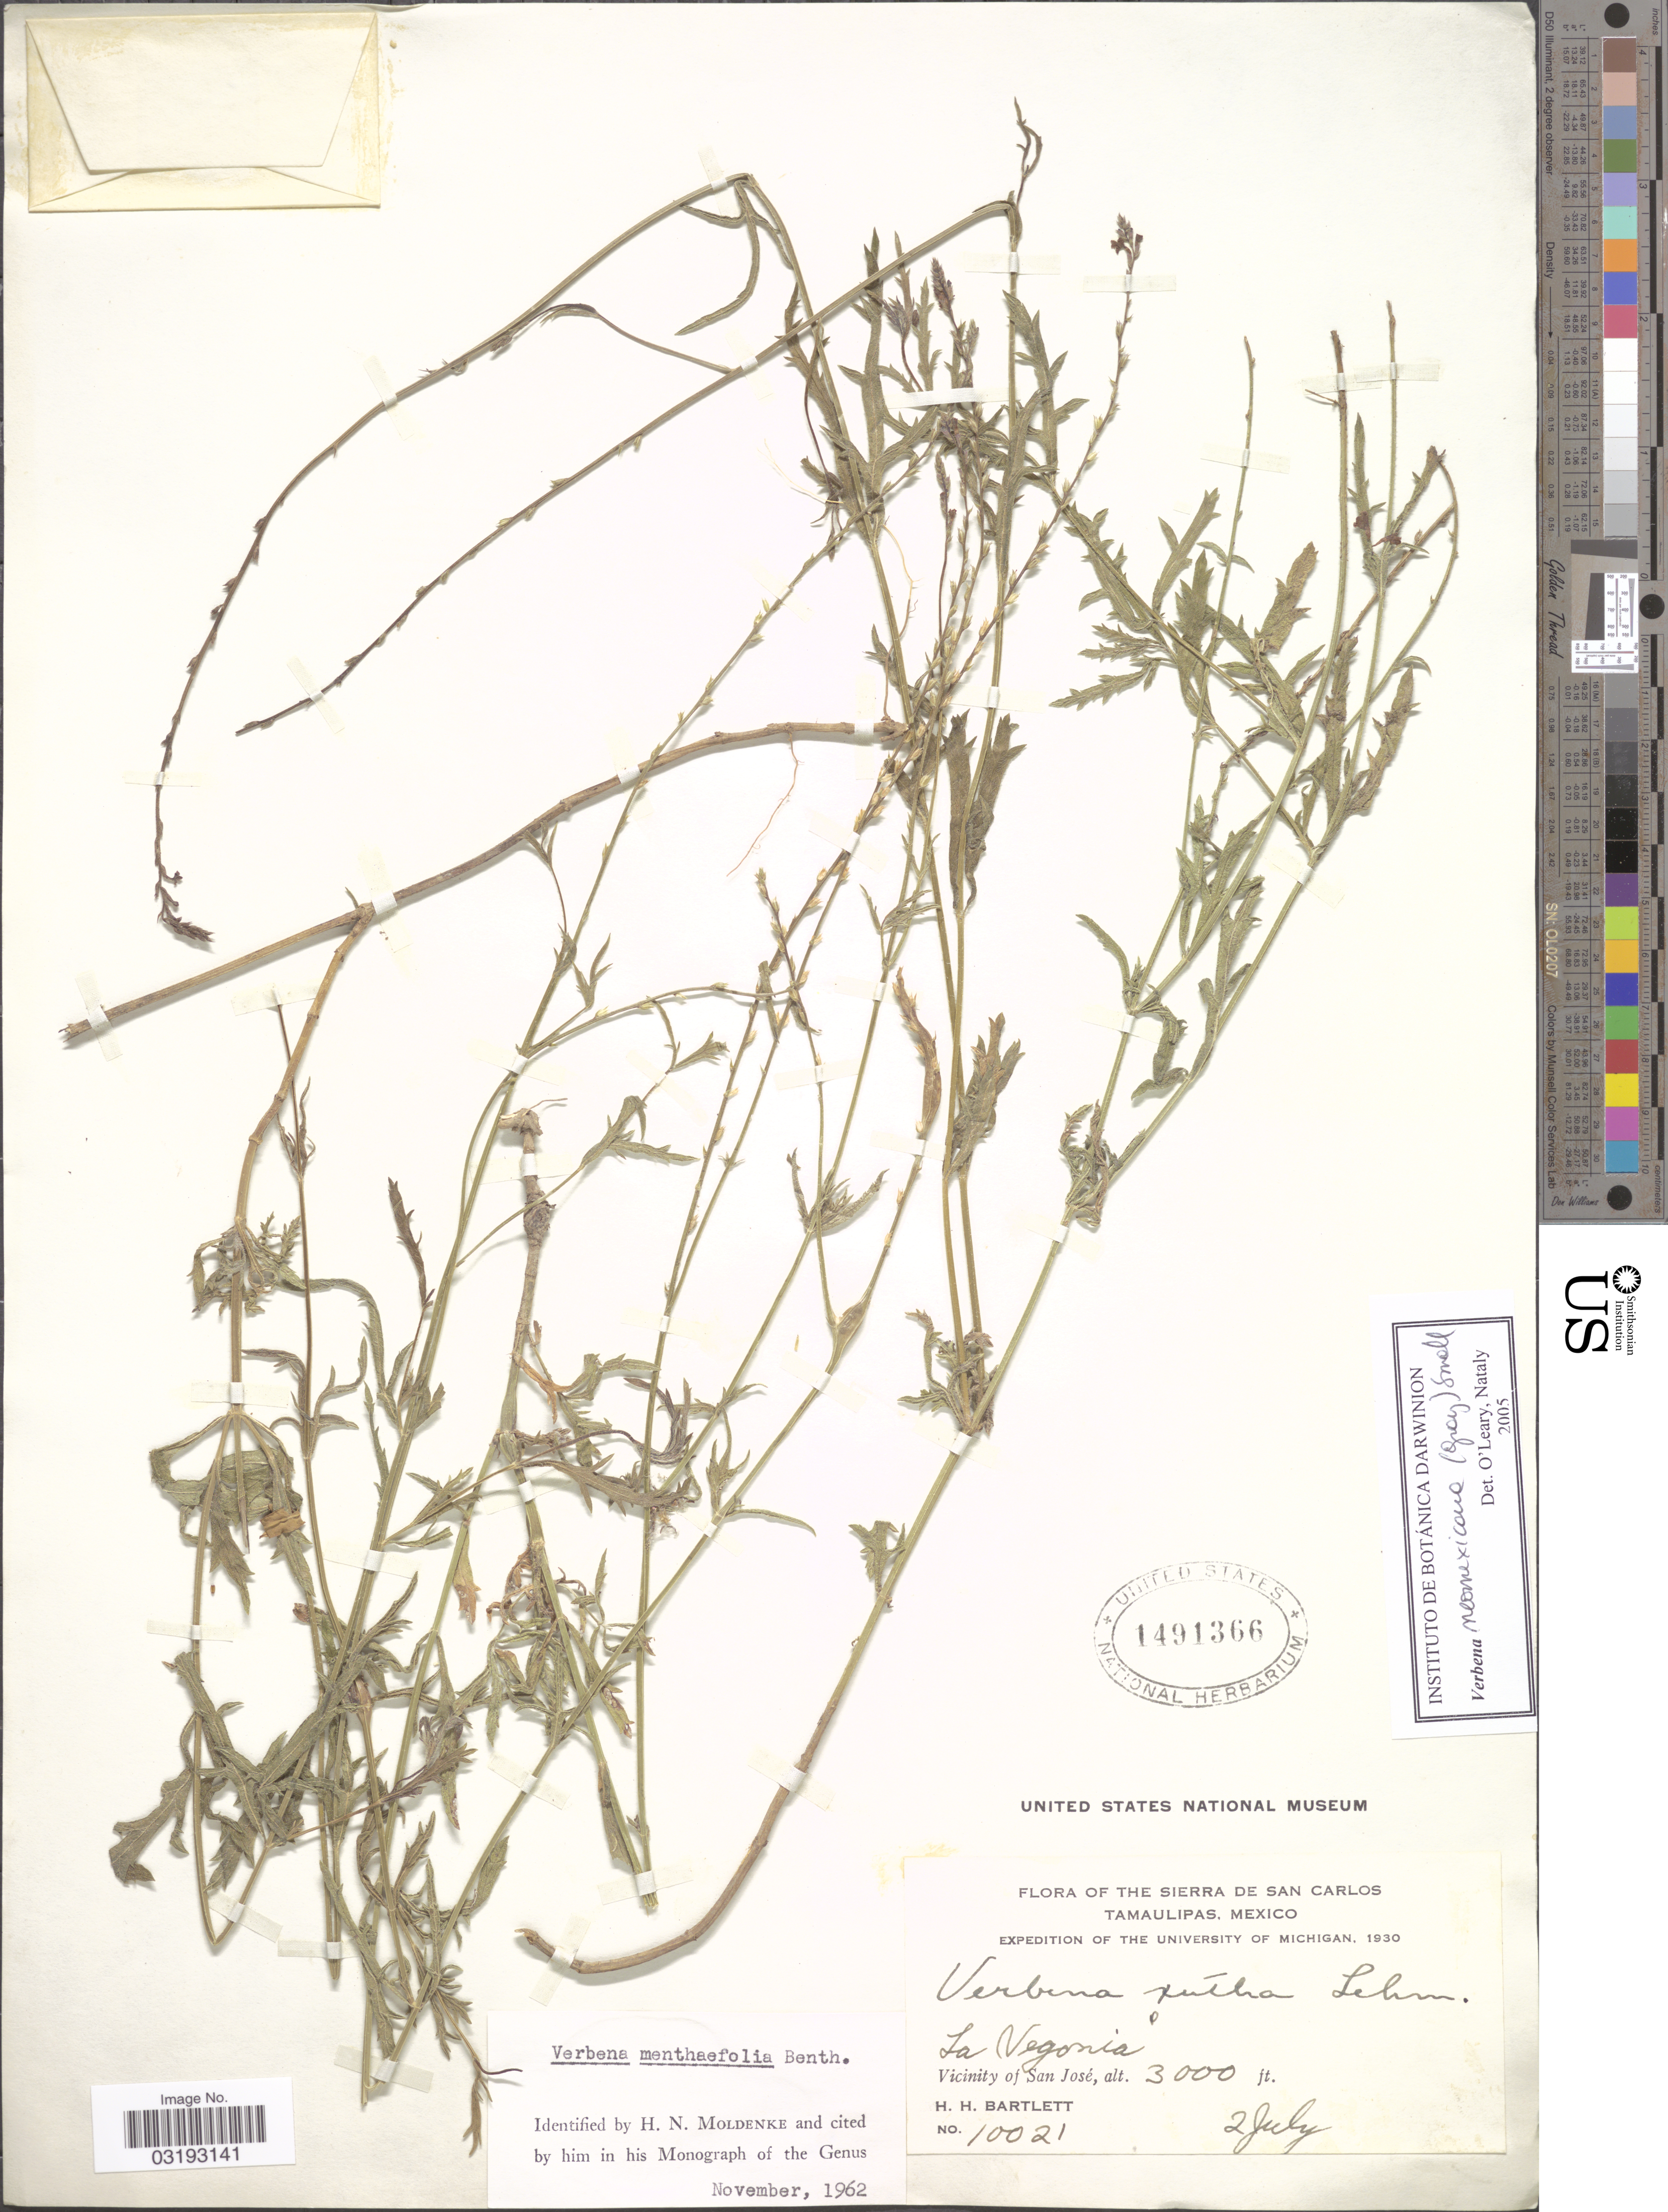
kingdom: Plantae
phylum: Tracheophyta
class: Magnoliopsida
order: Lamiales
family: Verbenaceae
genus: Verbena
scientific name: Verbena neomexicana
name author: (A. Gray) Small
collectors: H. H. Bartlett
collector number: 10021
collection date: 1930-07-02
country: Mexico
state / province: Tamaulipas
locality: The Sierra de San Carlos. La Vegonia. Vicinity of San José.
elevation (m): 914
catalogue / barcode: US 1491366